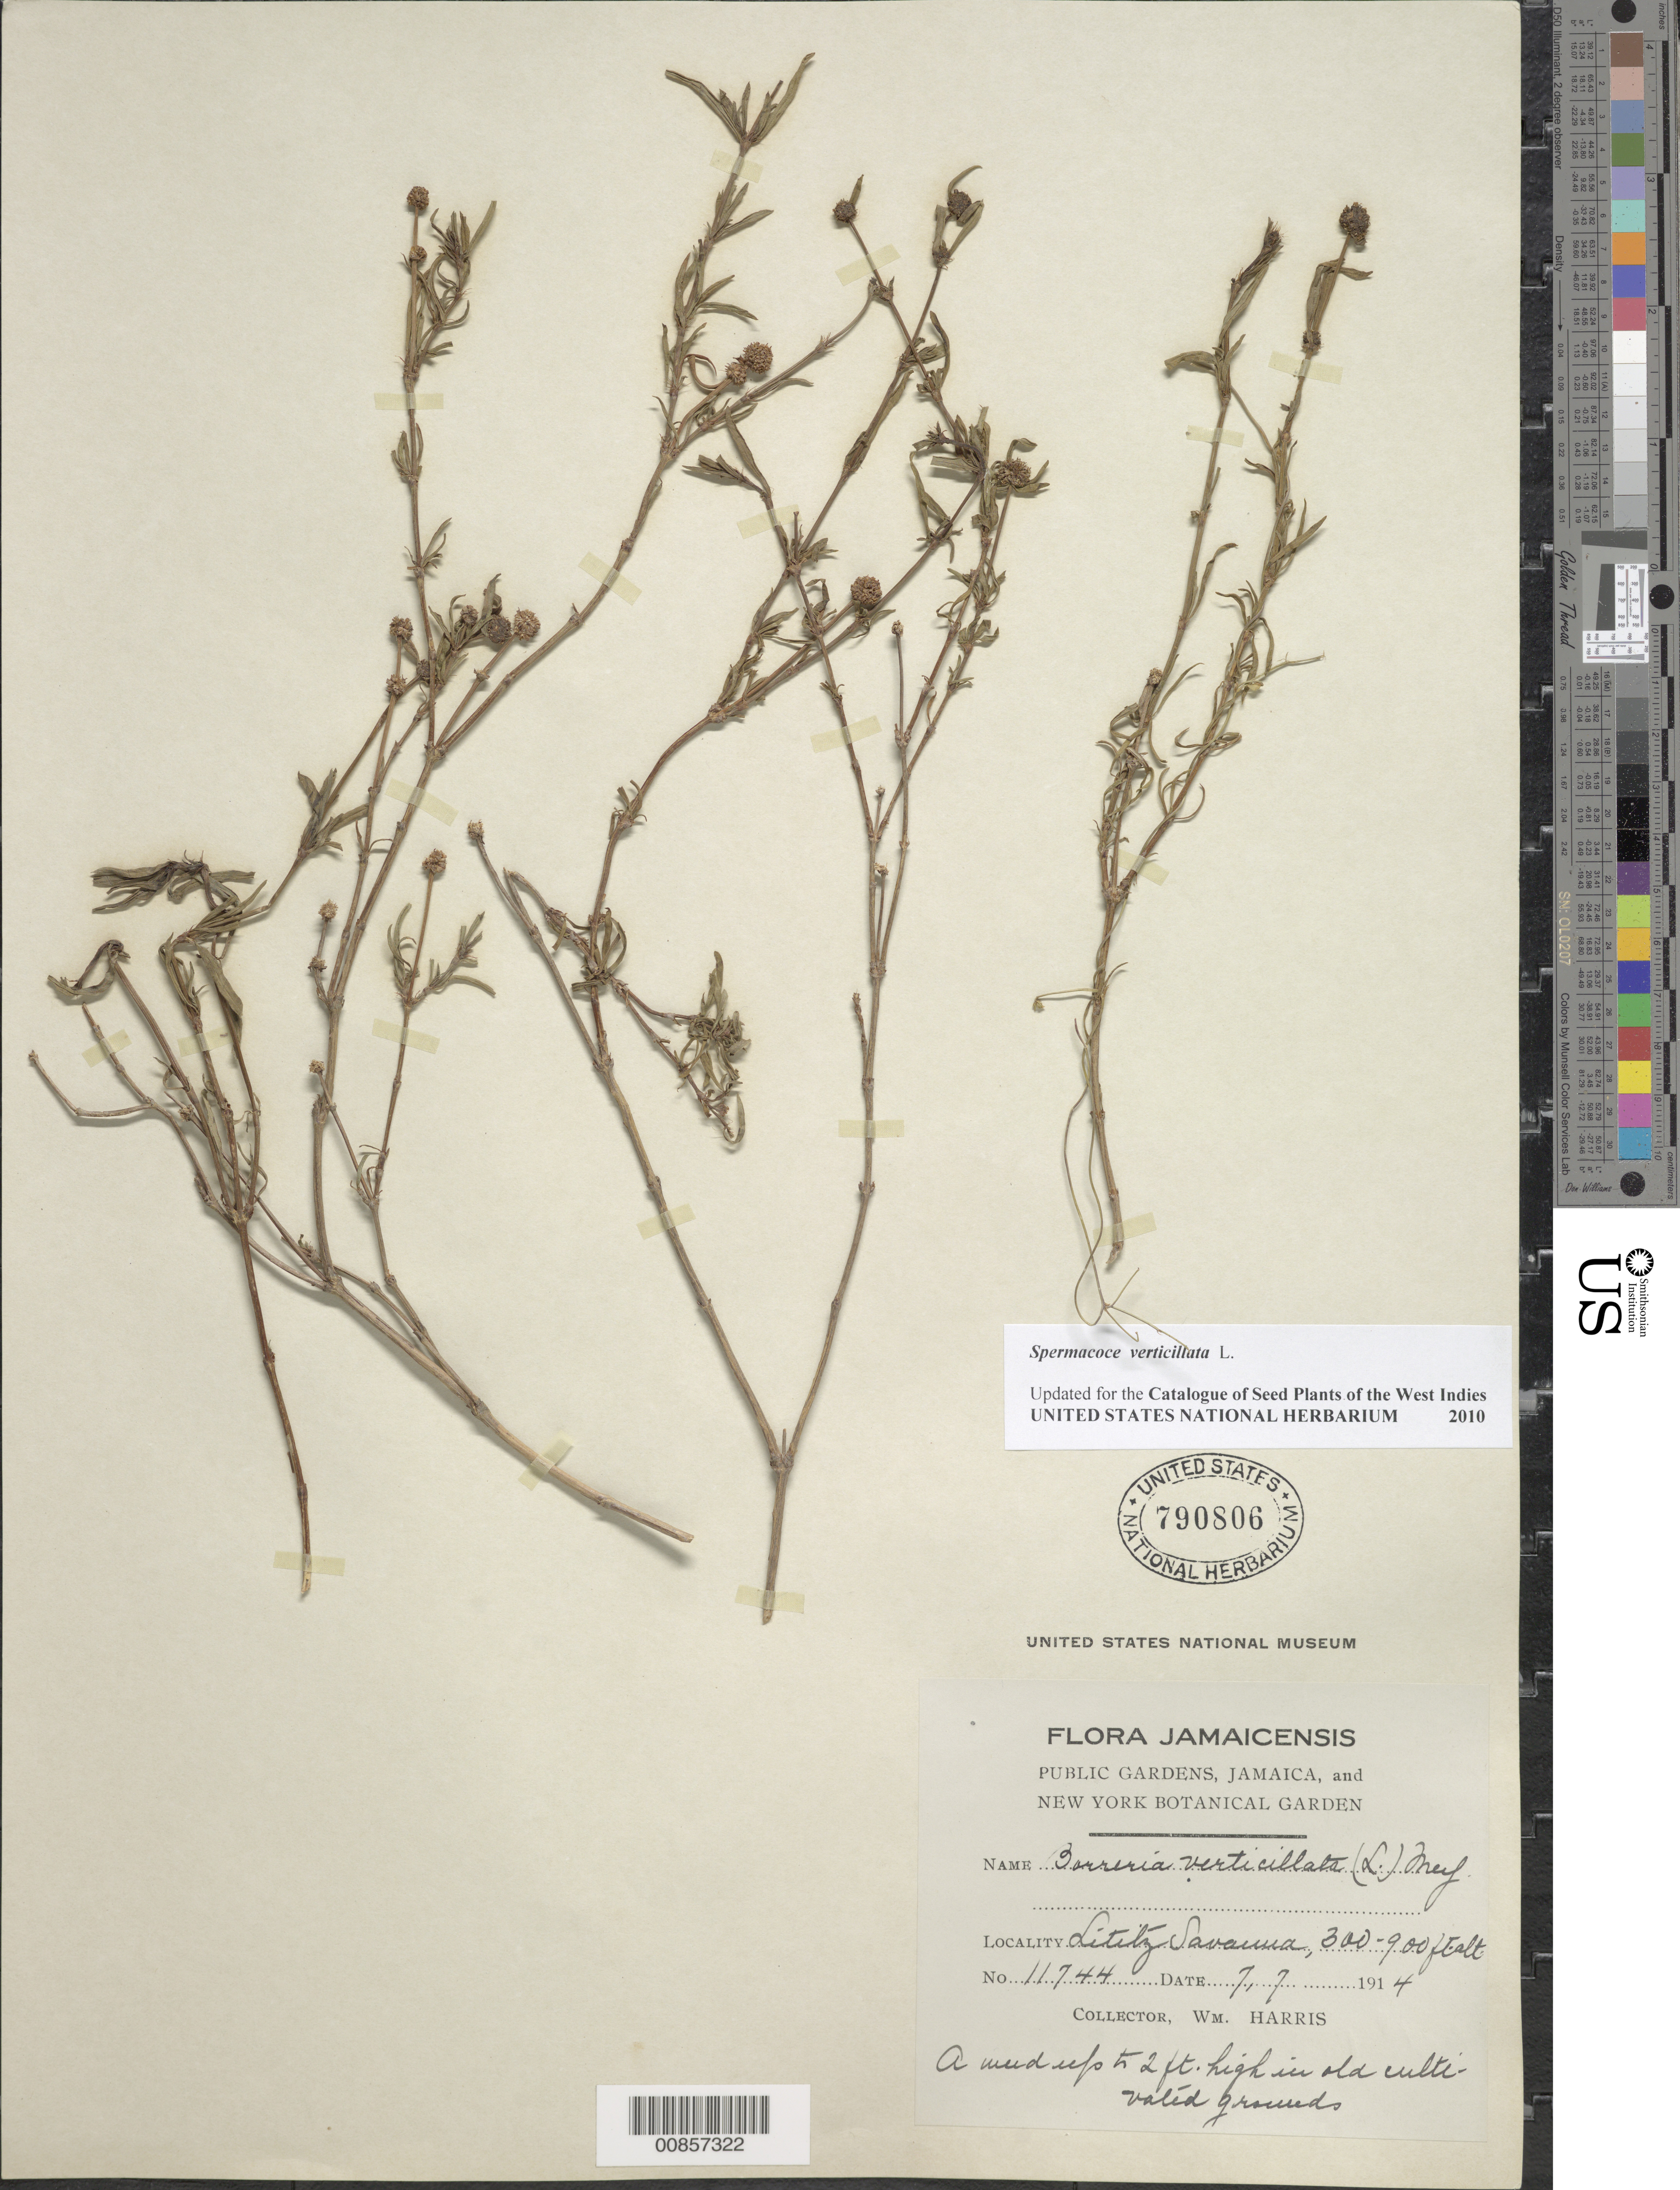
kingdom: Plantae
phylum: Tracheophyta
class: Magnoliopsida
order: Gentianales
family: Rubiaceae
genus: Spermacoce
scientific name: Spermacoce verticillata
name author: L.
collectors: W. H. Harris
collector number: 11744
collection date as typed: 07 Jul 1914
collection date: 1914-07-07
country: Jamaica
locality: Lititz Savanna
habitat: Old cultivated grounds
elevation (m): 91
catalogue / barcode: US 790806